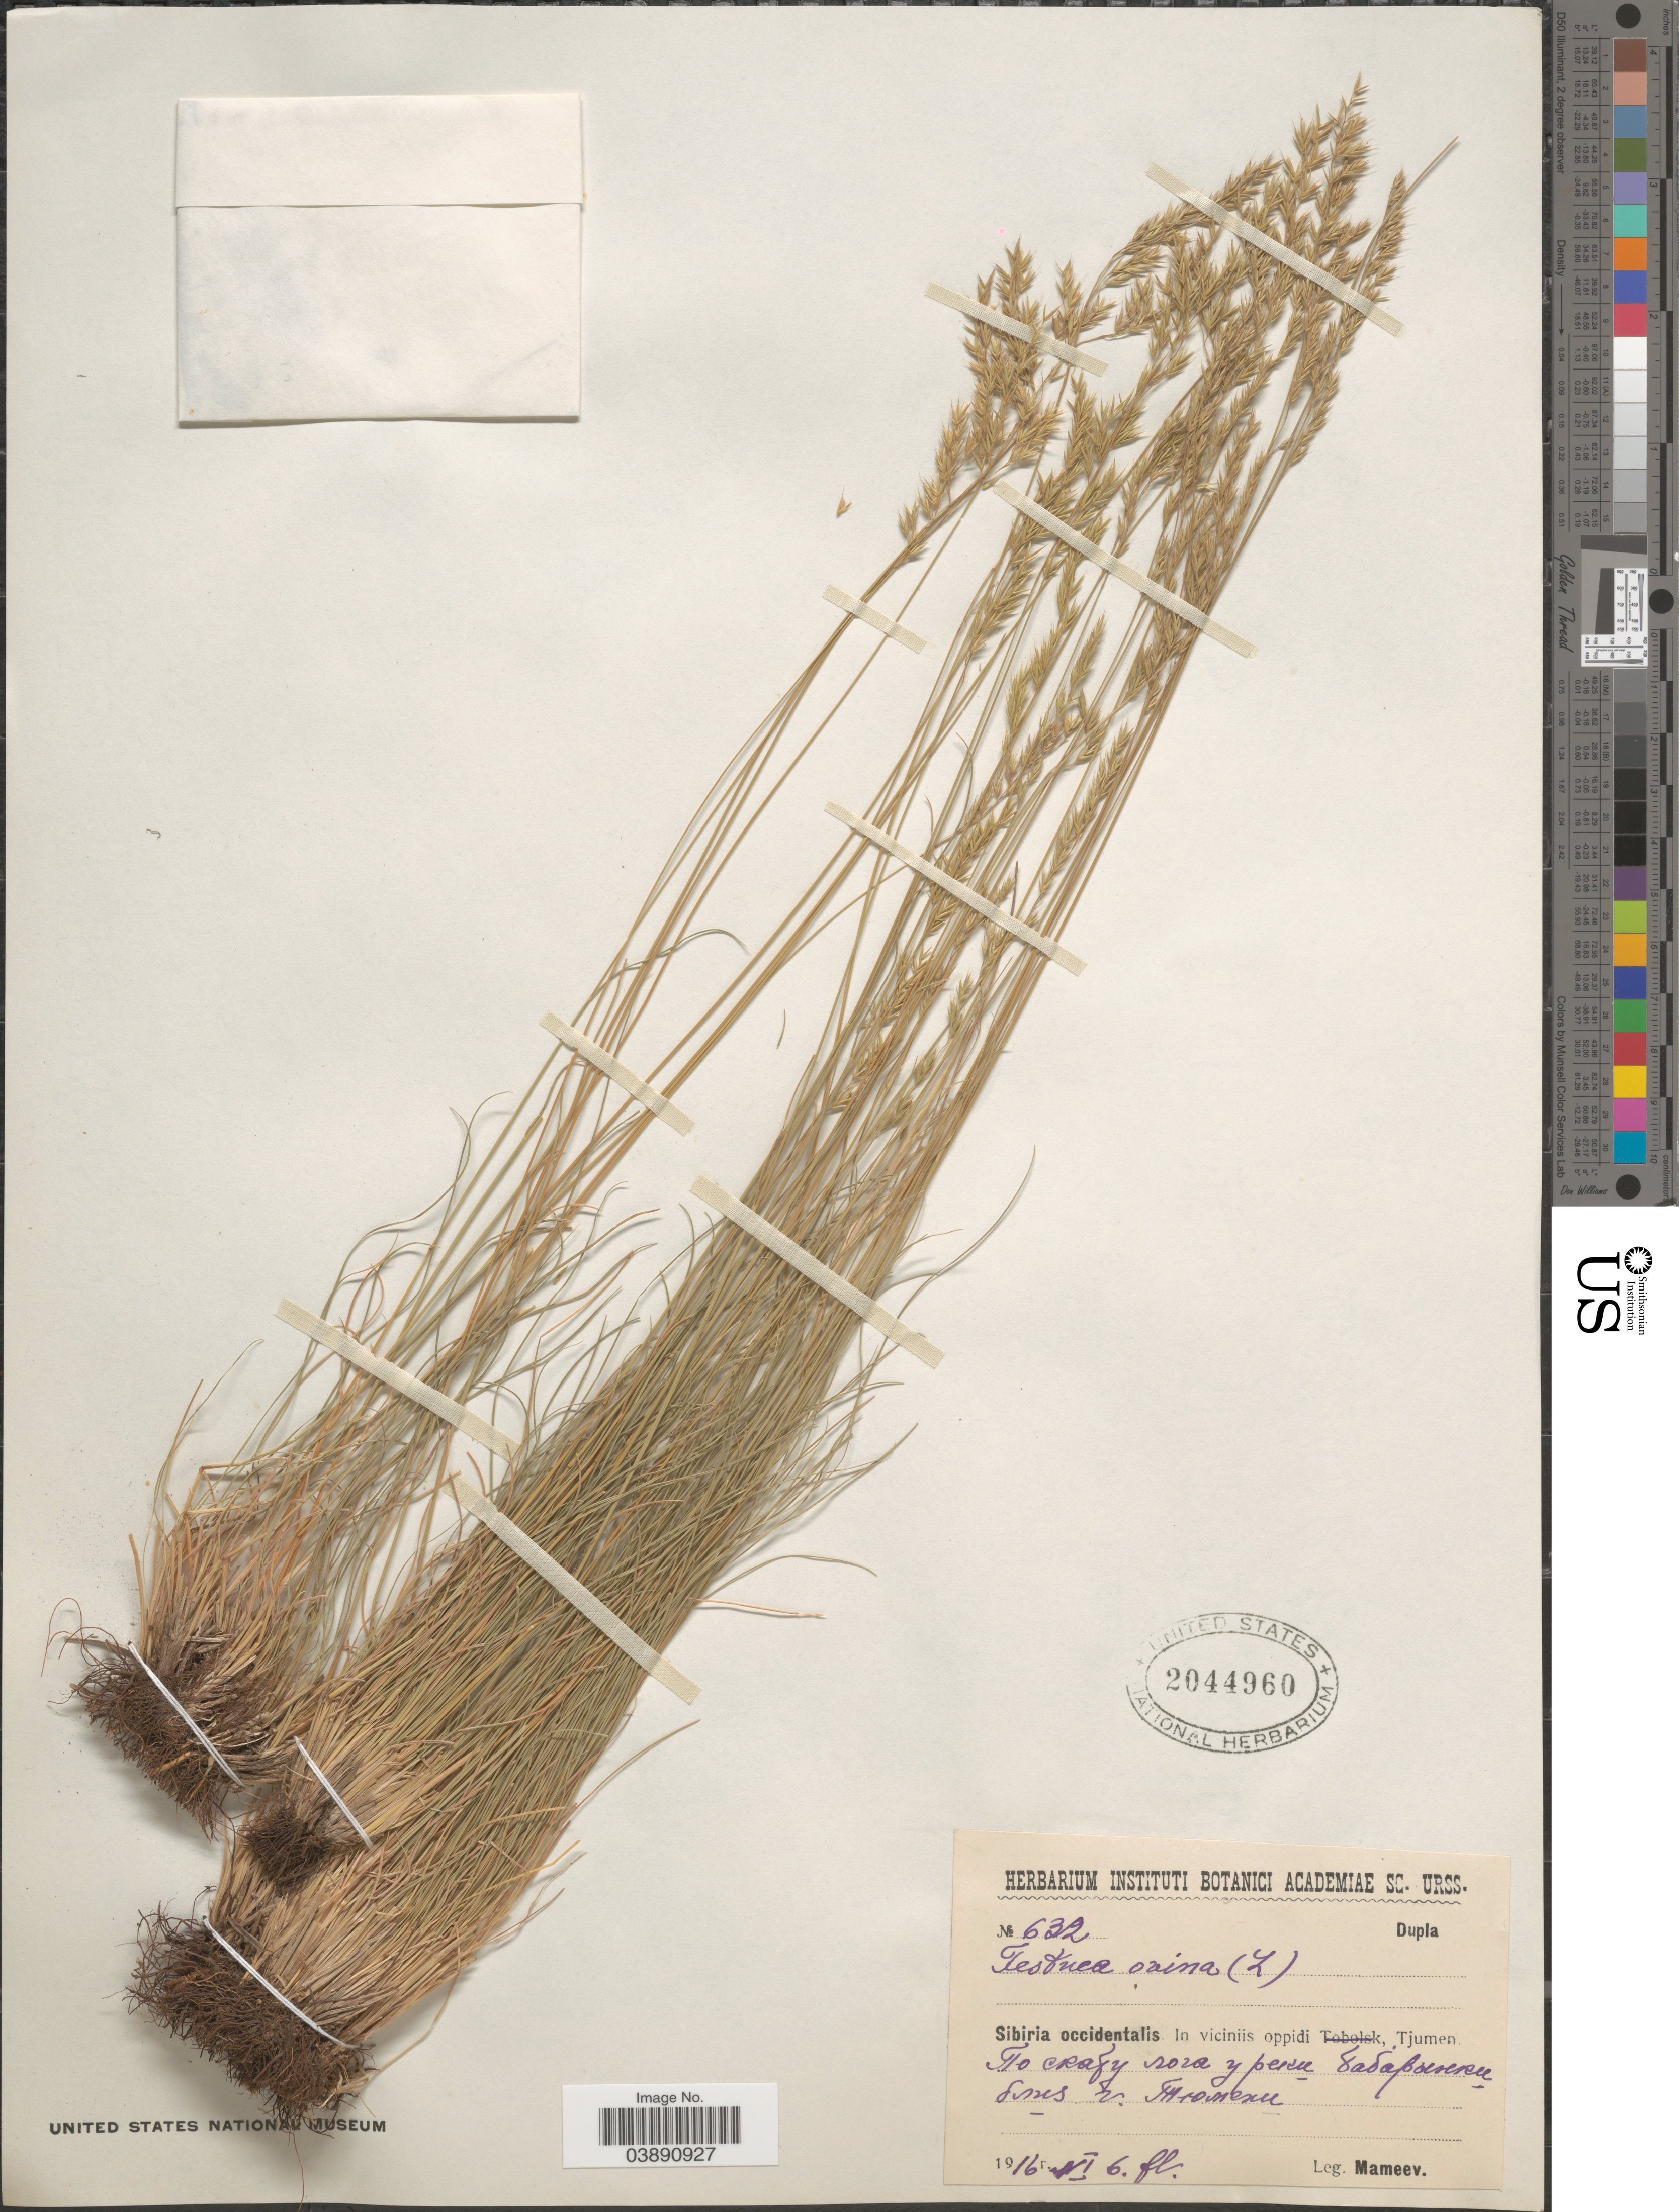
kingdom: Plantae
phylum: Tracheophyta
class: Liliopsida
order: Poales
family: Poaceae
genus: Festuca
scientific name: Festuca ovina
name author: L.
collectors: Mameev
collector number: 632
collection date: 1916-06-06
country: Russian Federation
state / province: Tyumen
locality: Sibiria occidentalis. In viciniis oppidi Tjumen. Near Tyumen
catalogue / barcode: US 2044960